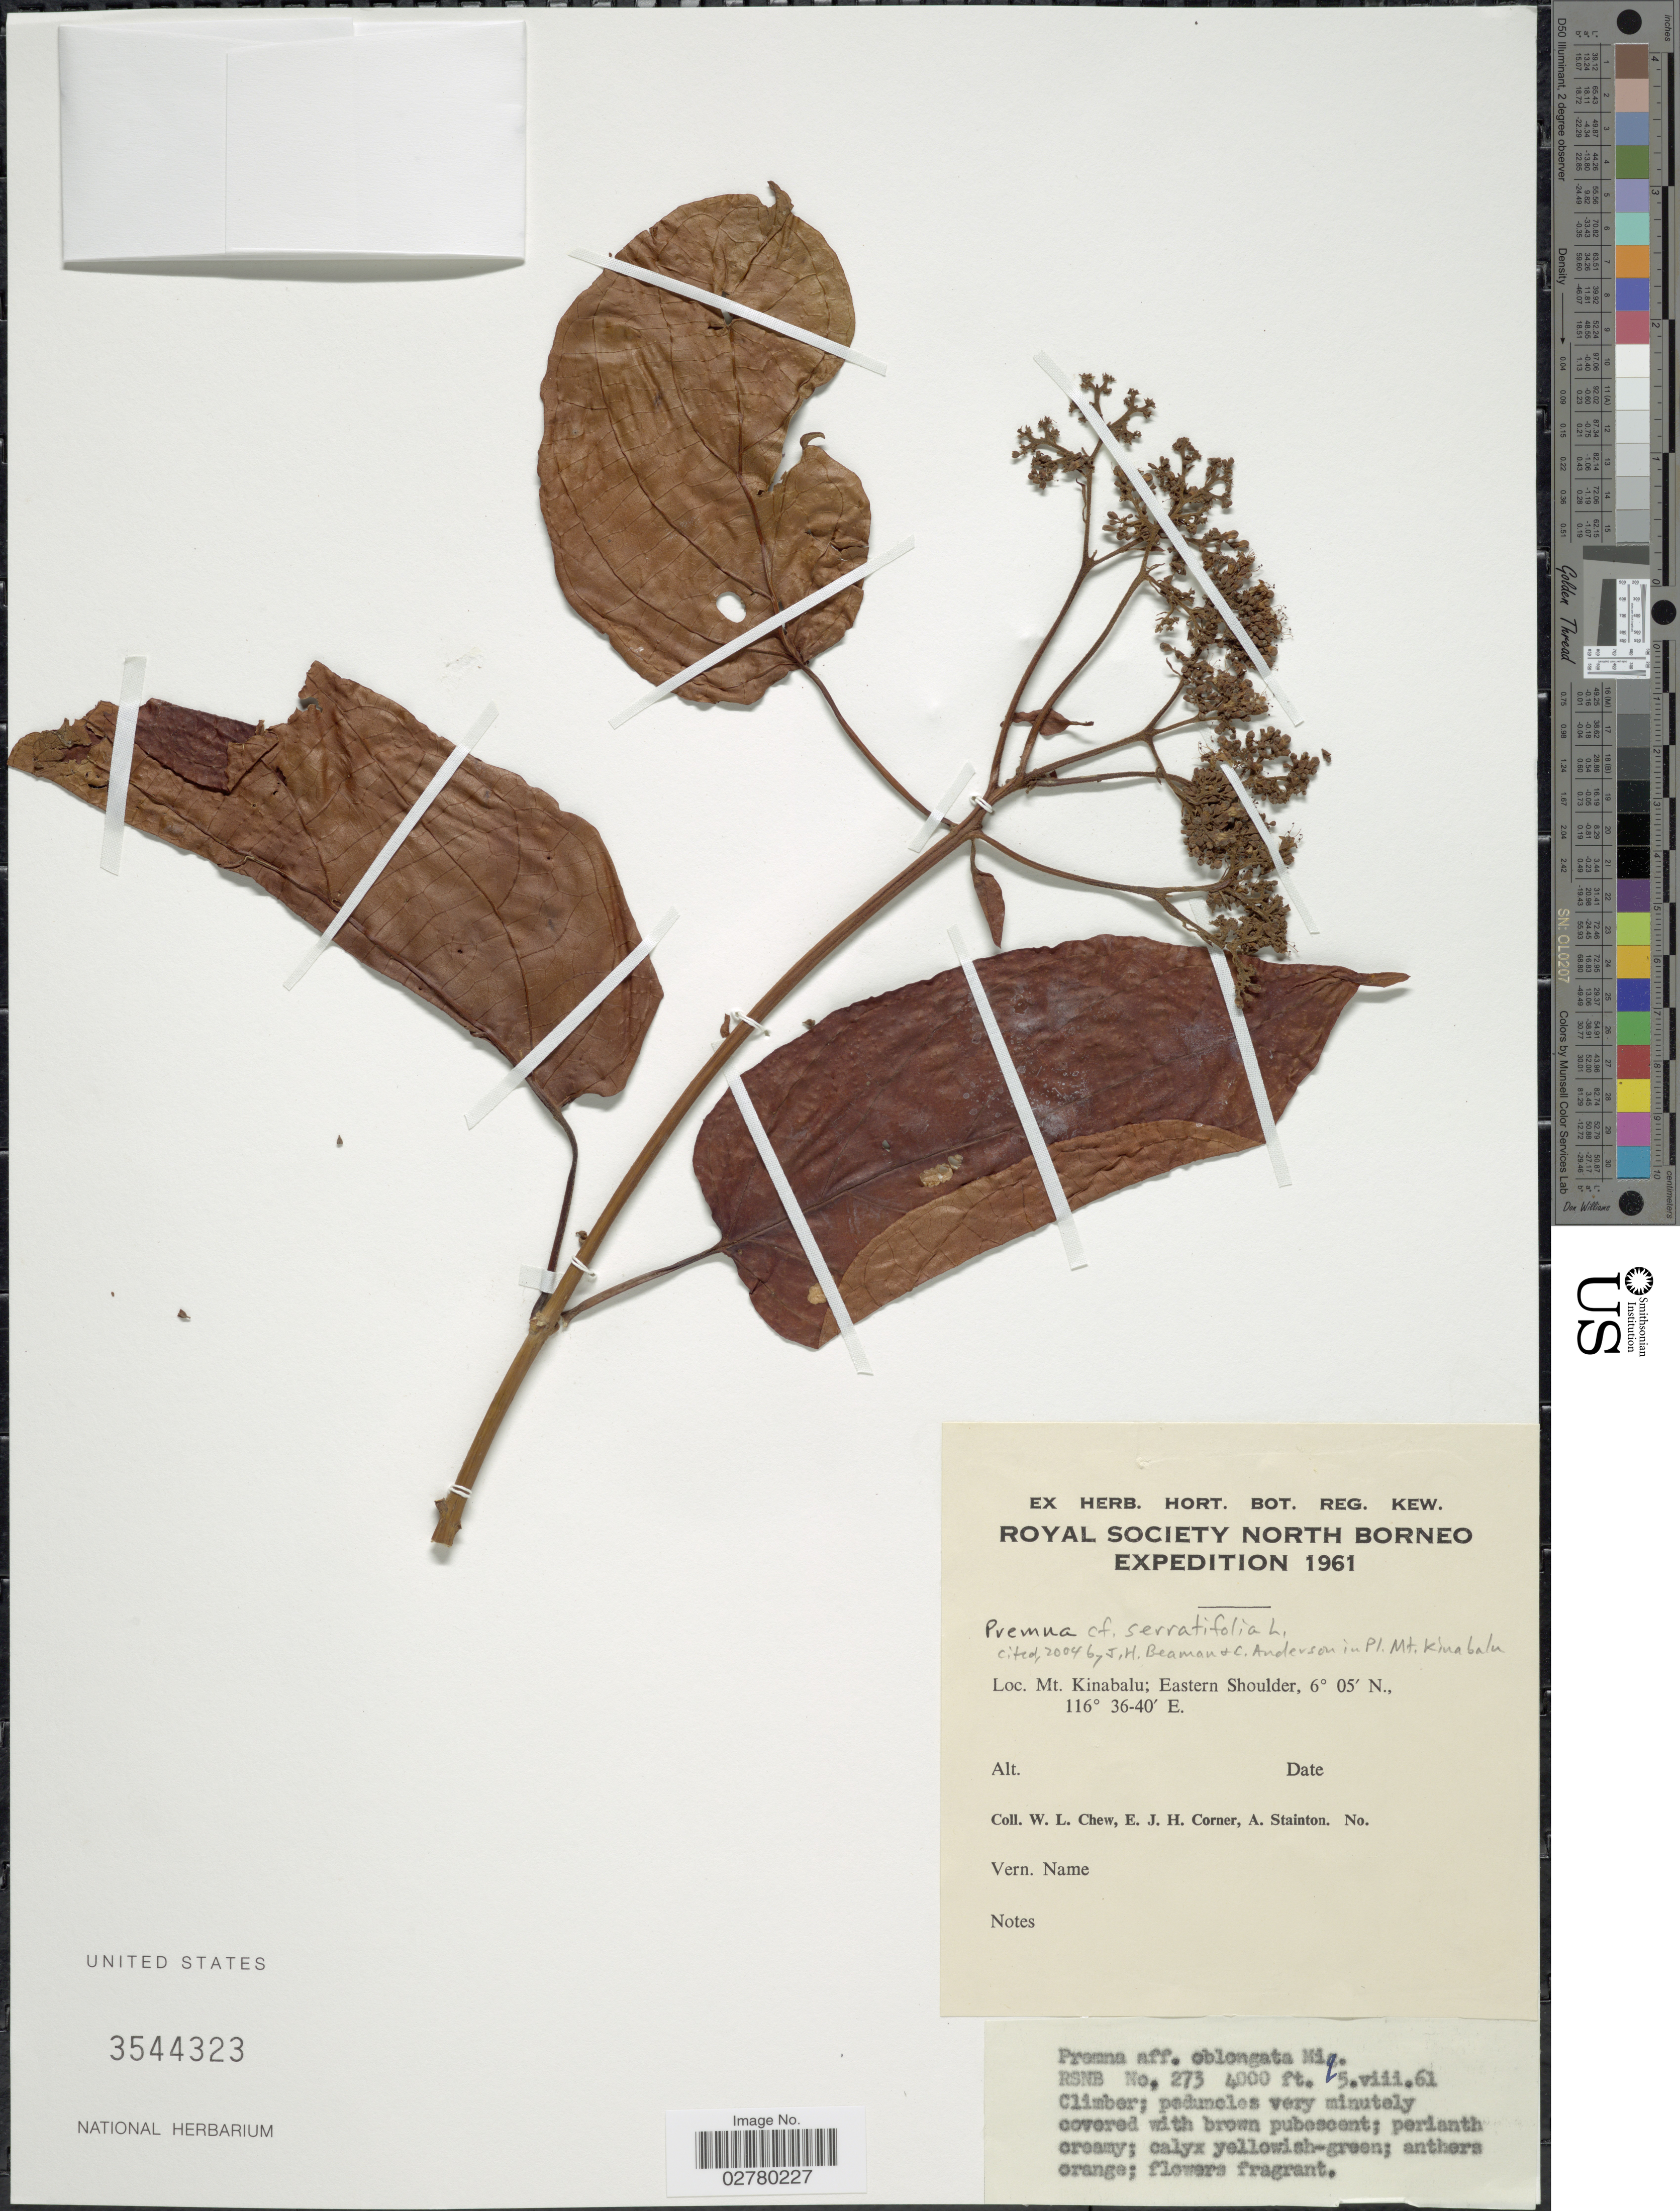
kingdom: Plantae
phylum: Tracheophyta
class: Magnoliopsida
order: Lamiales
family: Lamiaceae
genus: Premna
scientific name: Premna serratifolia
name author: L.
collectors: W. Chew, E. Corner & A. Stainton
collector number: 273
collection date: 1961-08-05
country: Malaysia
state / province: Sabah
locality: North Borneo. Mt. Kinabalu; Eastern Shoulder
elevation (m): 1219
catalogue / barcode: US 3544323